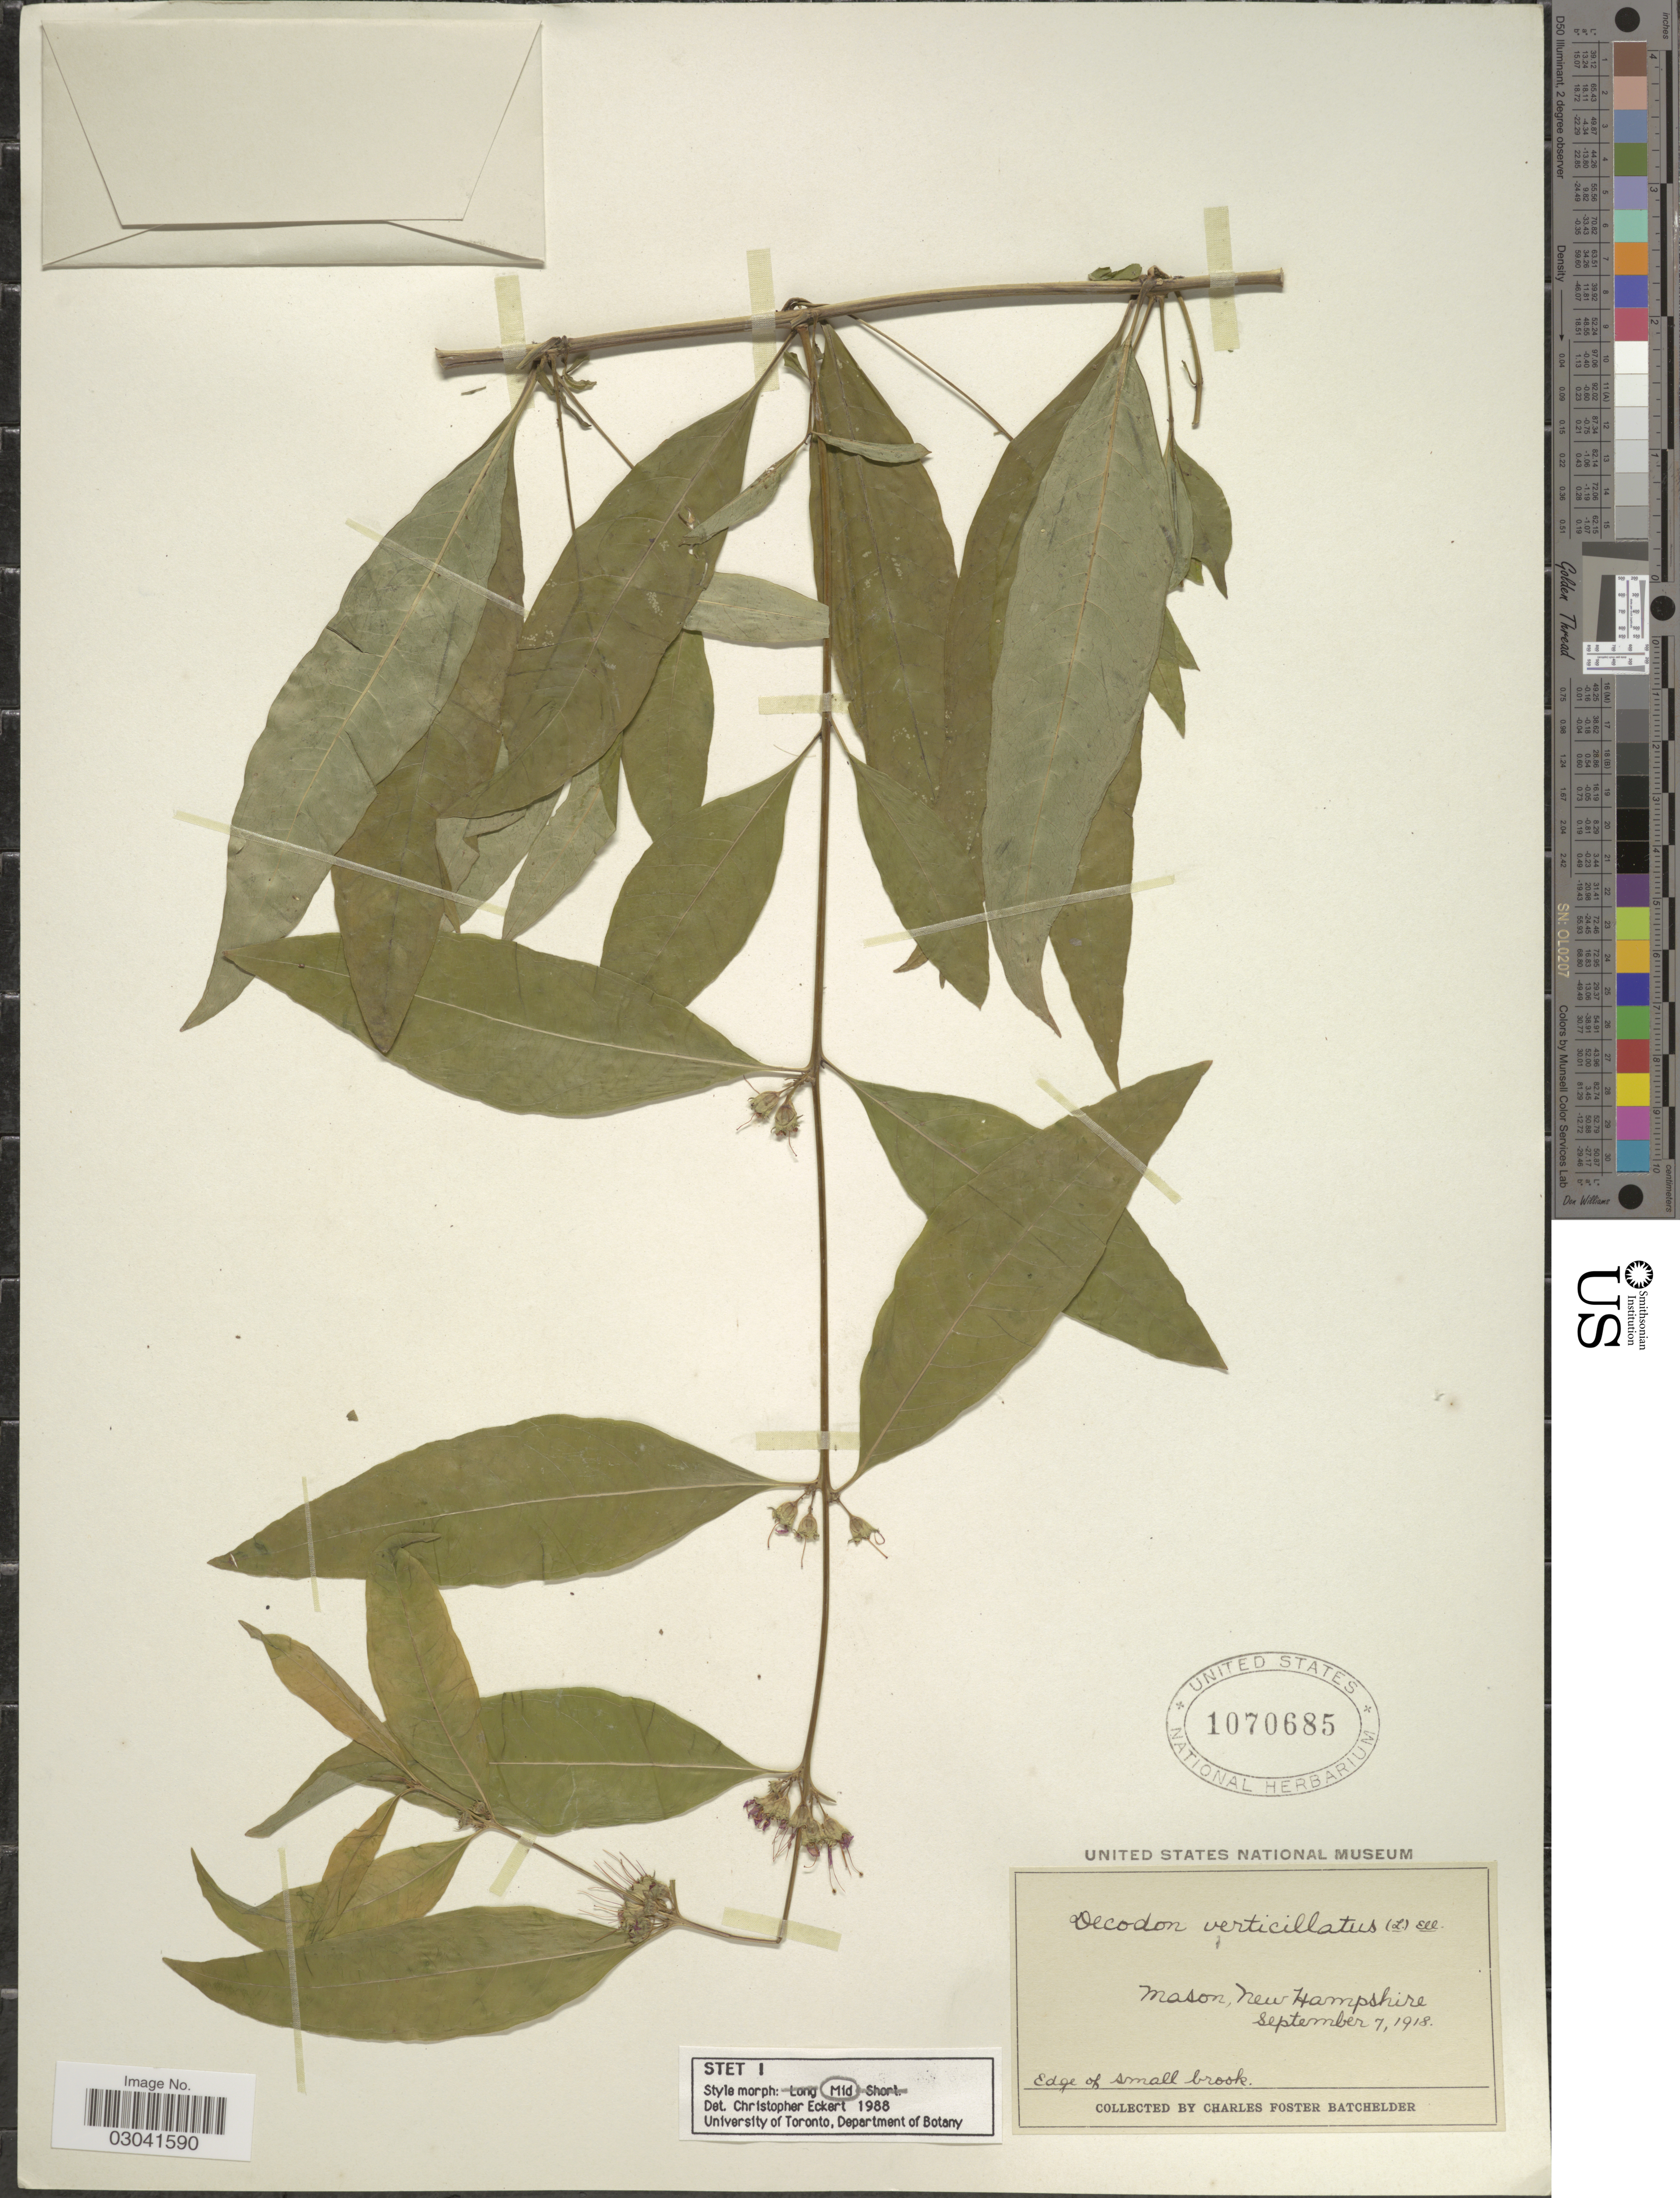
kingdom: Plantae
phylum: Tracheophyta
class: Magnoliopsida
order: Myrtales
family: Lythraceae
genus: Decodon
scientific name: Decodon verticillatus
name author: (L.) Elliott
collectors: C. Batchelder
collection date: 1918-09-07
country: United States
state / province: New Hampshire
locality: Mason.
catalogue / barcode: US 1070685